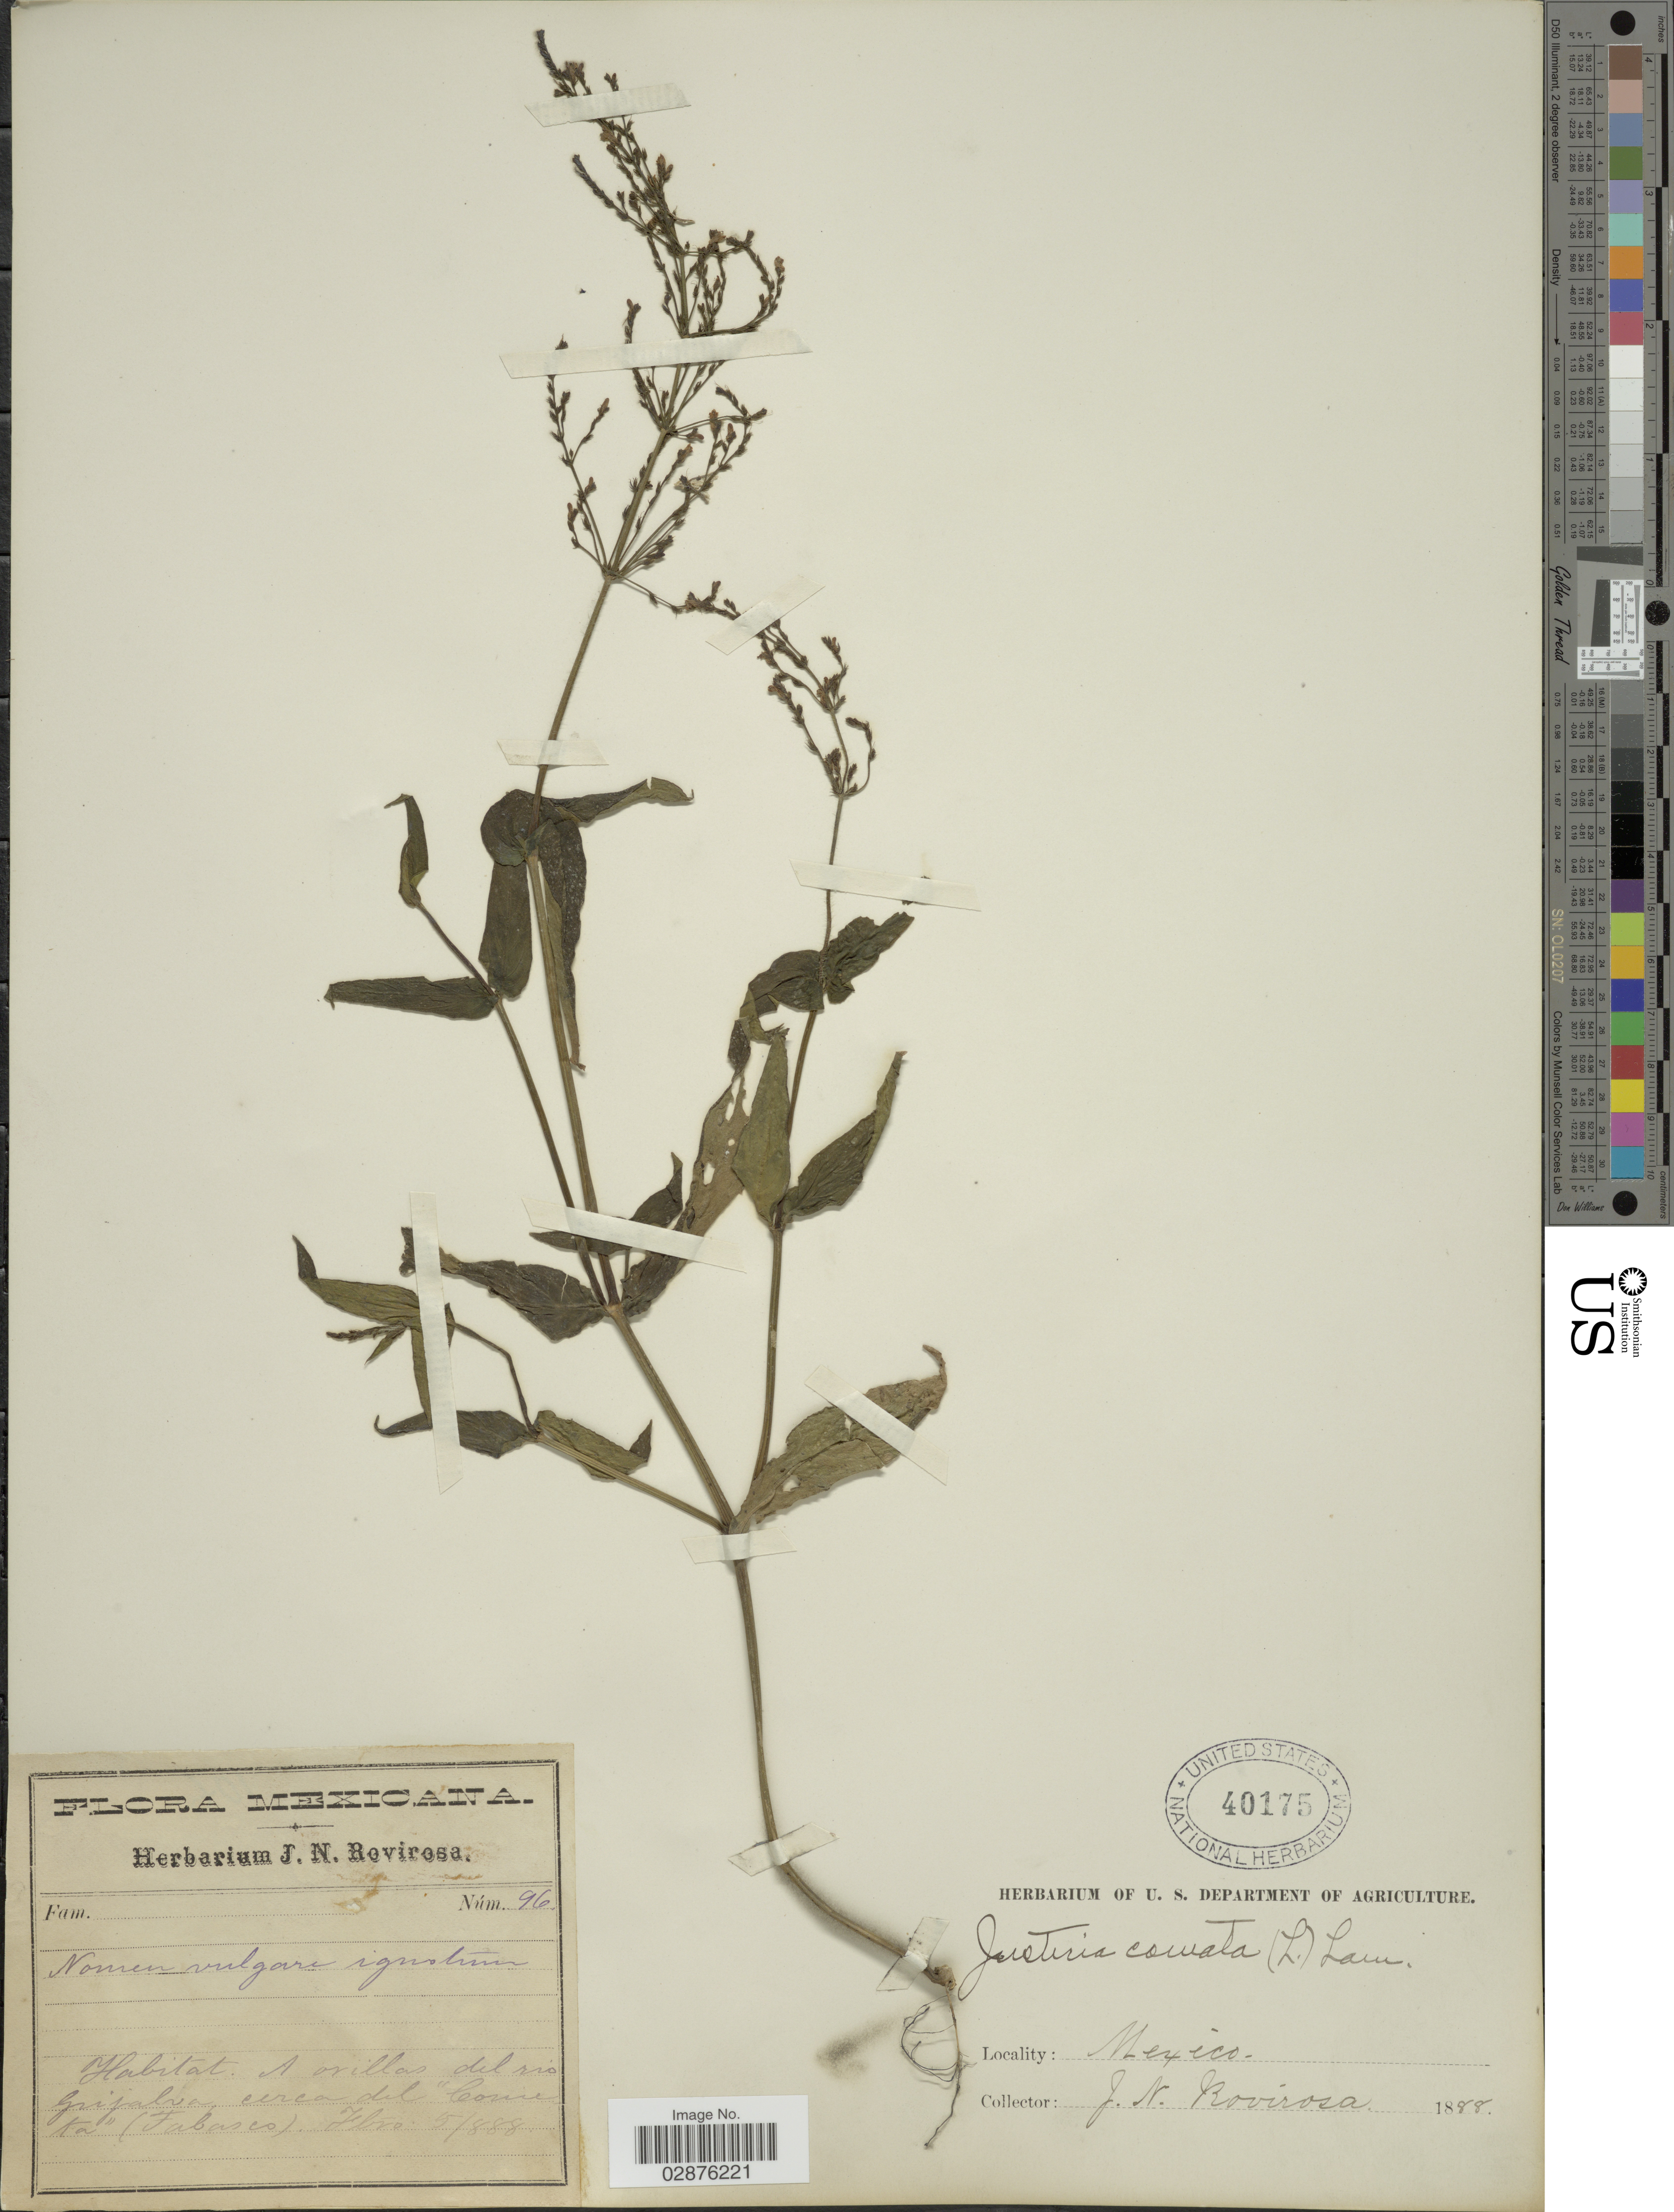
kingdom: Plantae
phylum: Tracheophyta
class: Magnoliopsida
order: Lamiales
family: Acanthaceae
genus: Justicia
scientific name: Justicia comata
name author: (L.) Lam.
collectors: J. N. Rovirosa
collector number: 96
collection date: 1888-02-05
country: Mexico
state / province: Tabasco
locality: A orillas del rio Gujalva cerca del "Coneta".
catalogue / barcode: US 40175